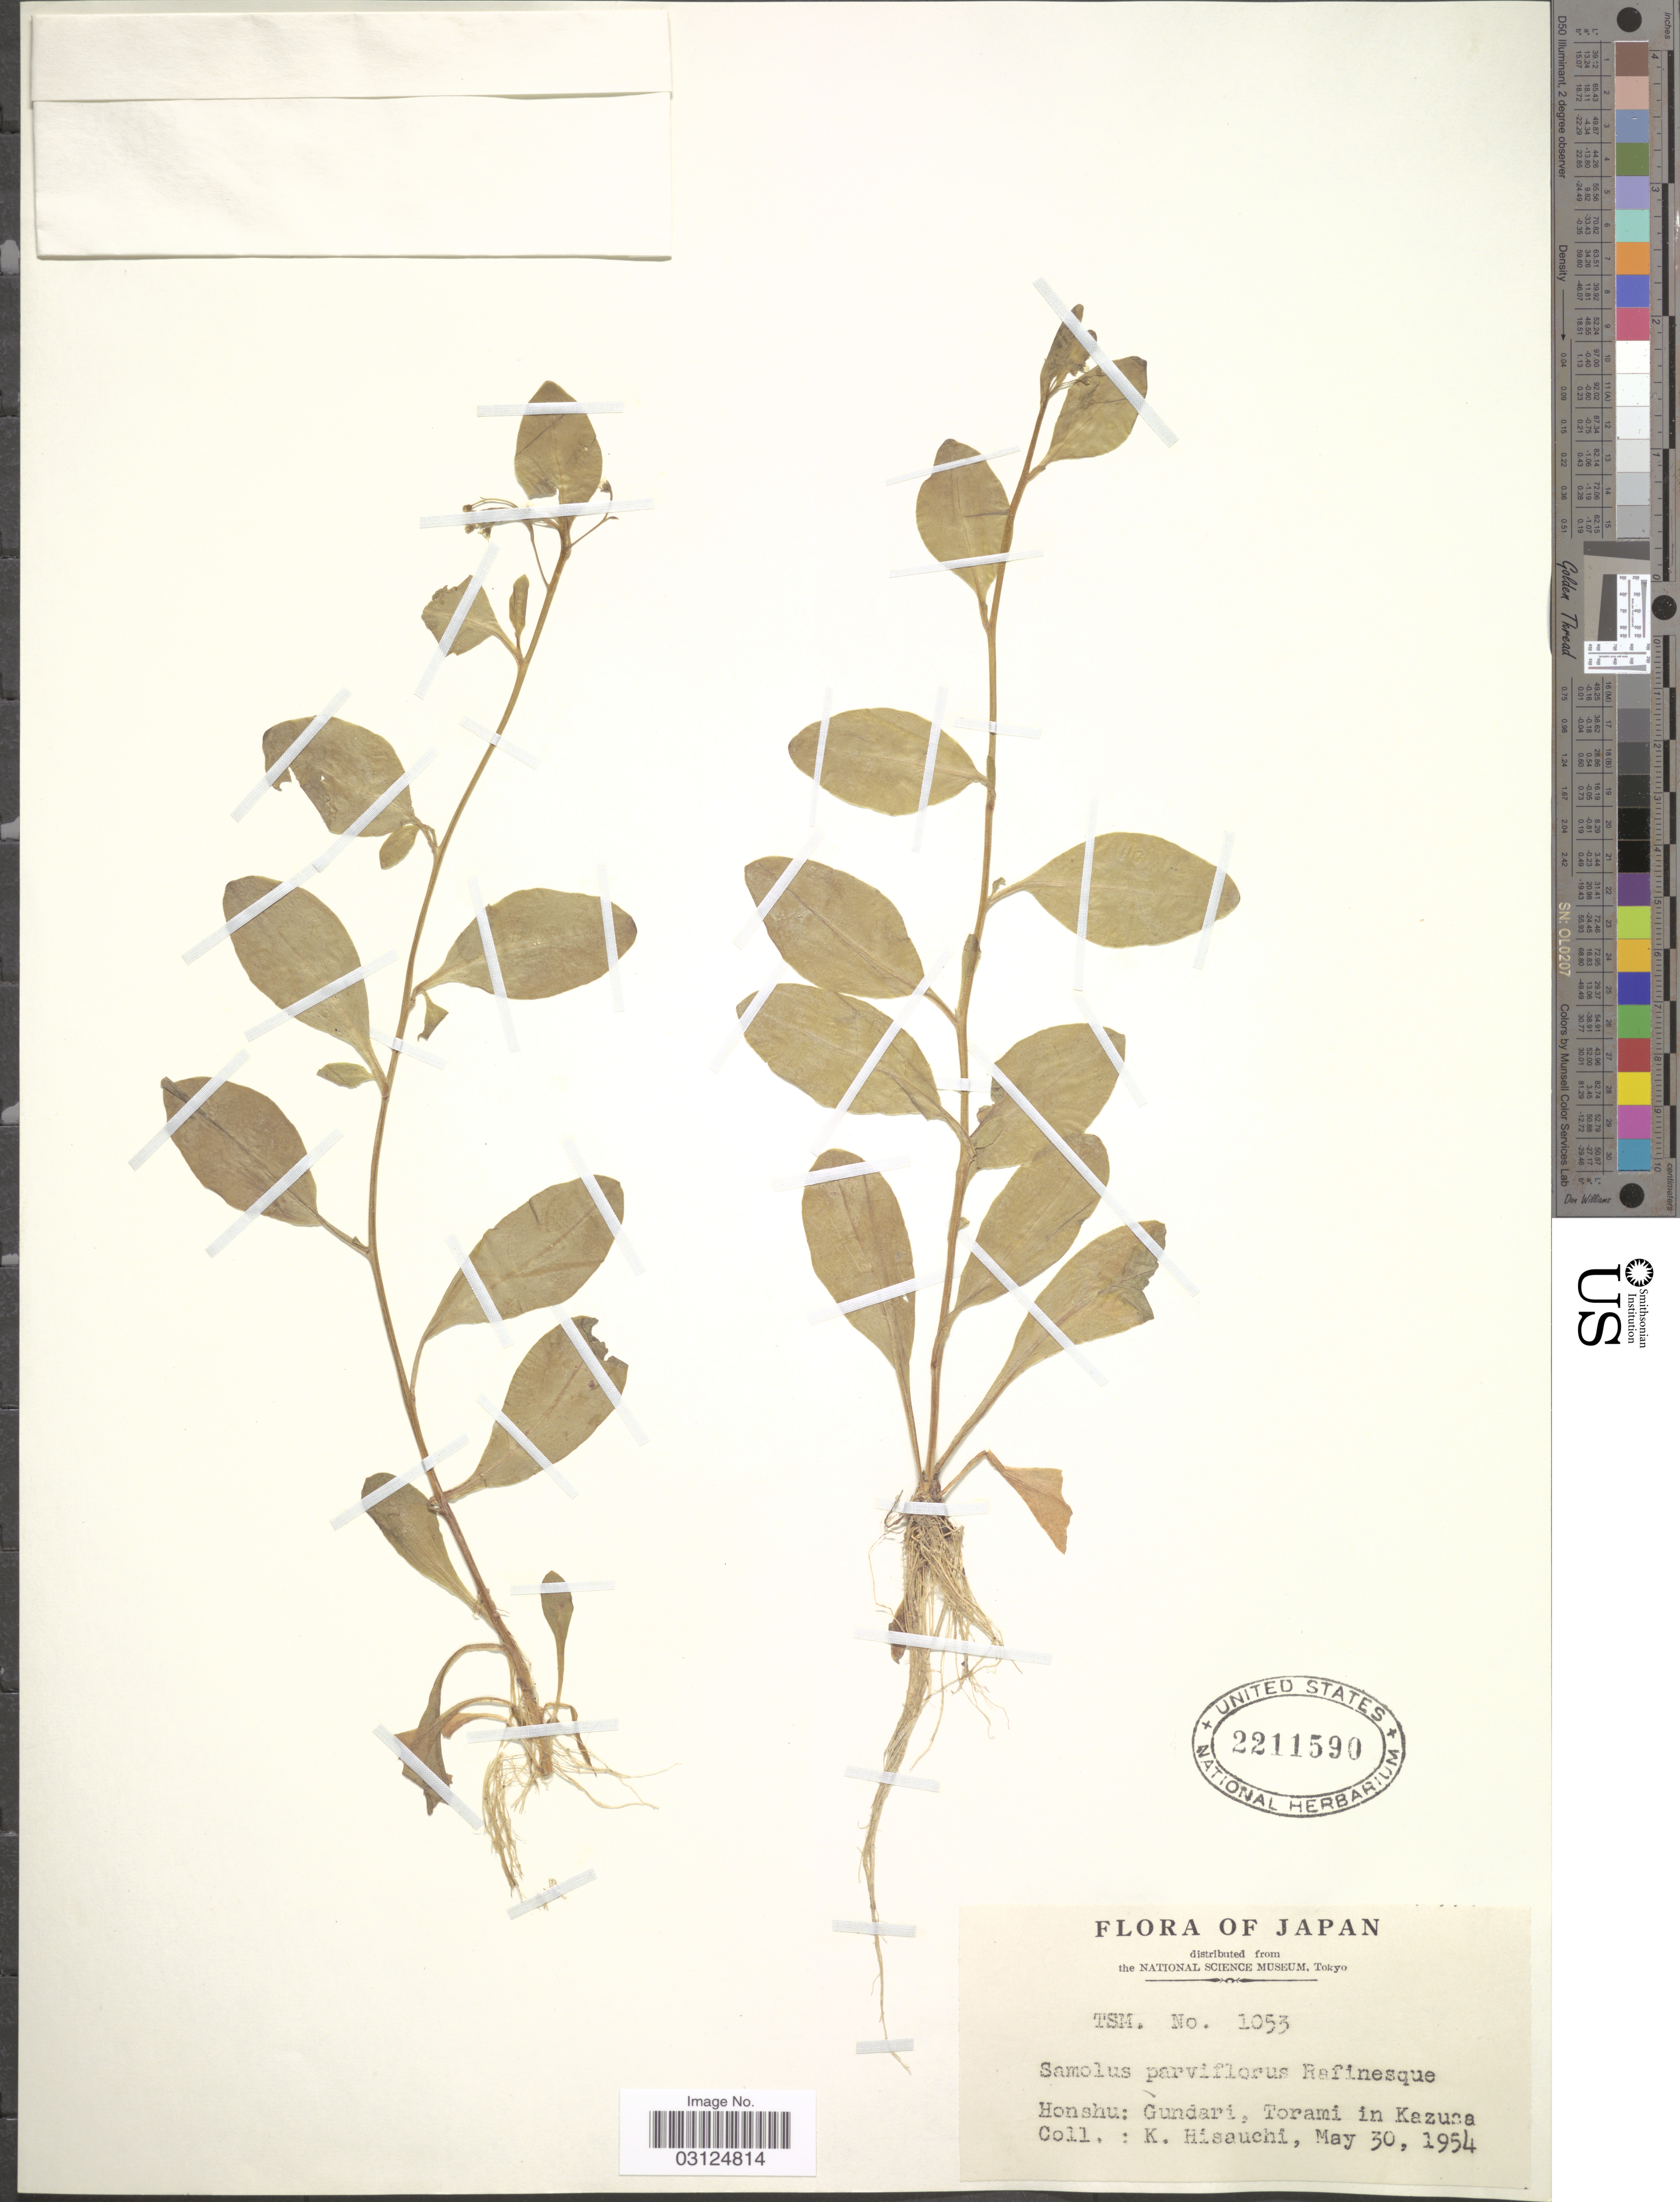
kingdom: Plantae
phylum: Tracheophyta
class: Magnoliopsida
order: Ericales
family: Primulaceae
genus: Samolus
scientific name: Samolus parviflorus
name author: Raf.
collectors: K. Hisauchi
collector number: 1053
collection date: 1954-05-30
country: Japan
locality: Honshu: Gundari, Torami in Kazusa.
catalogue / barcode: US 2211590